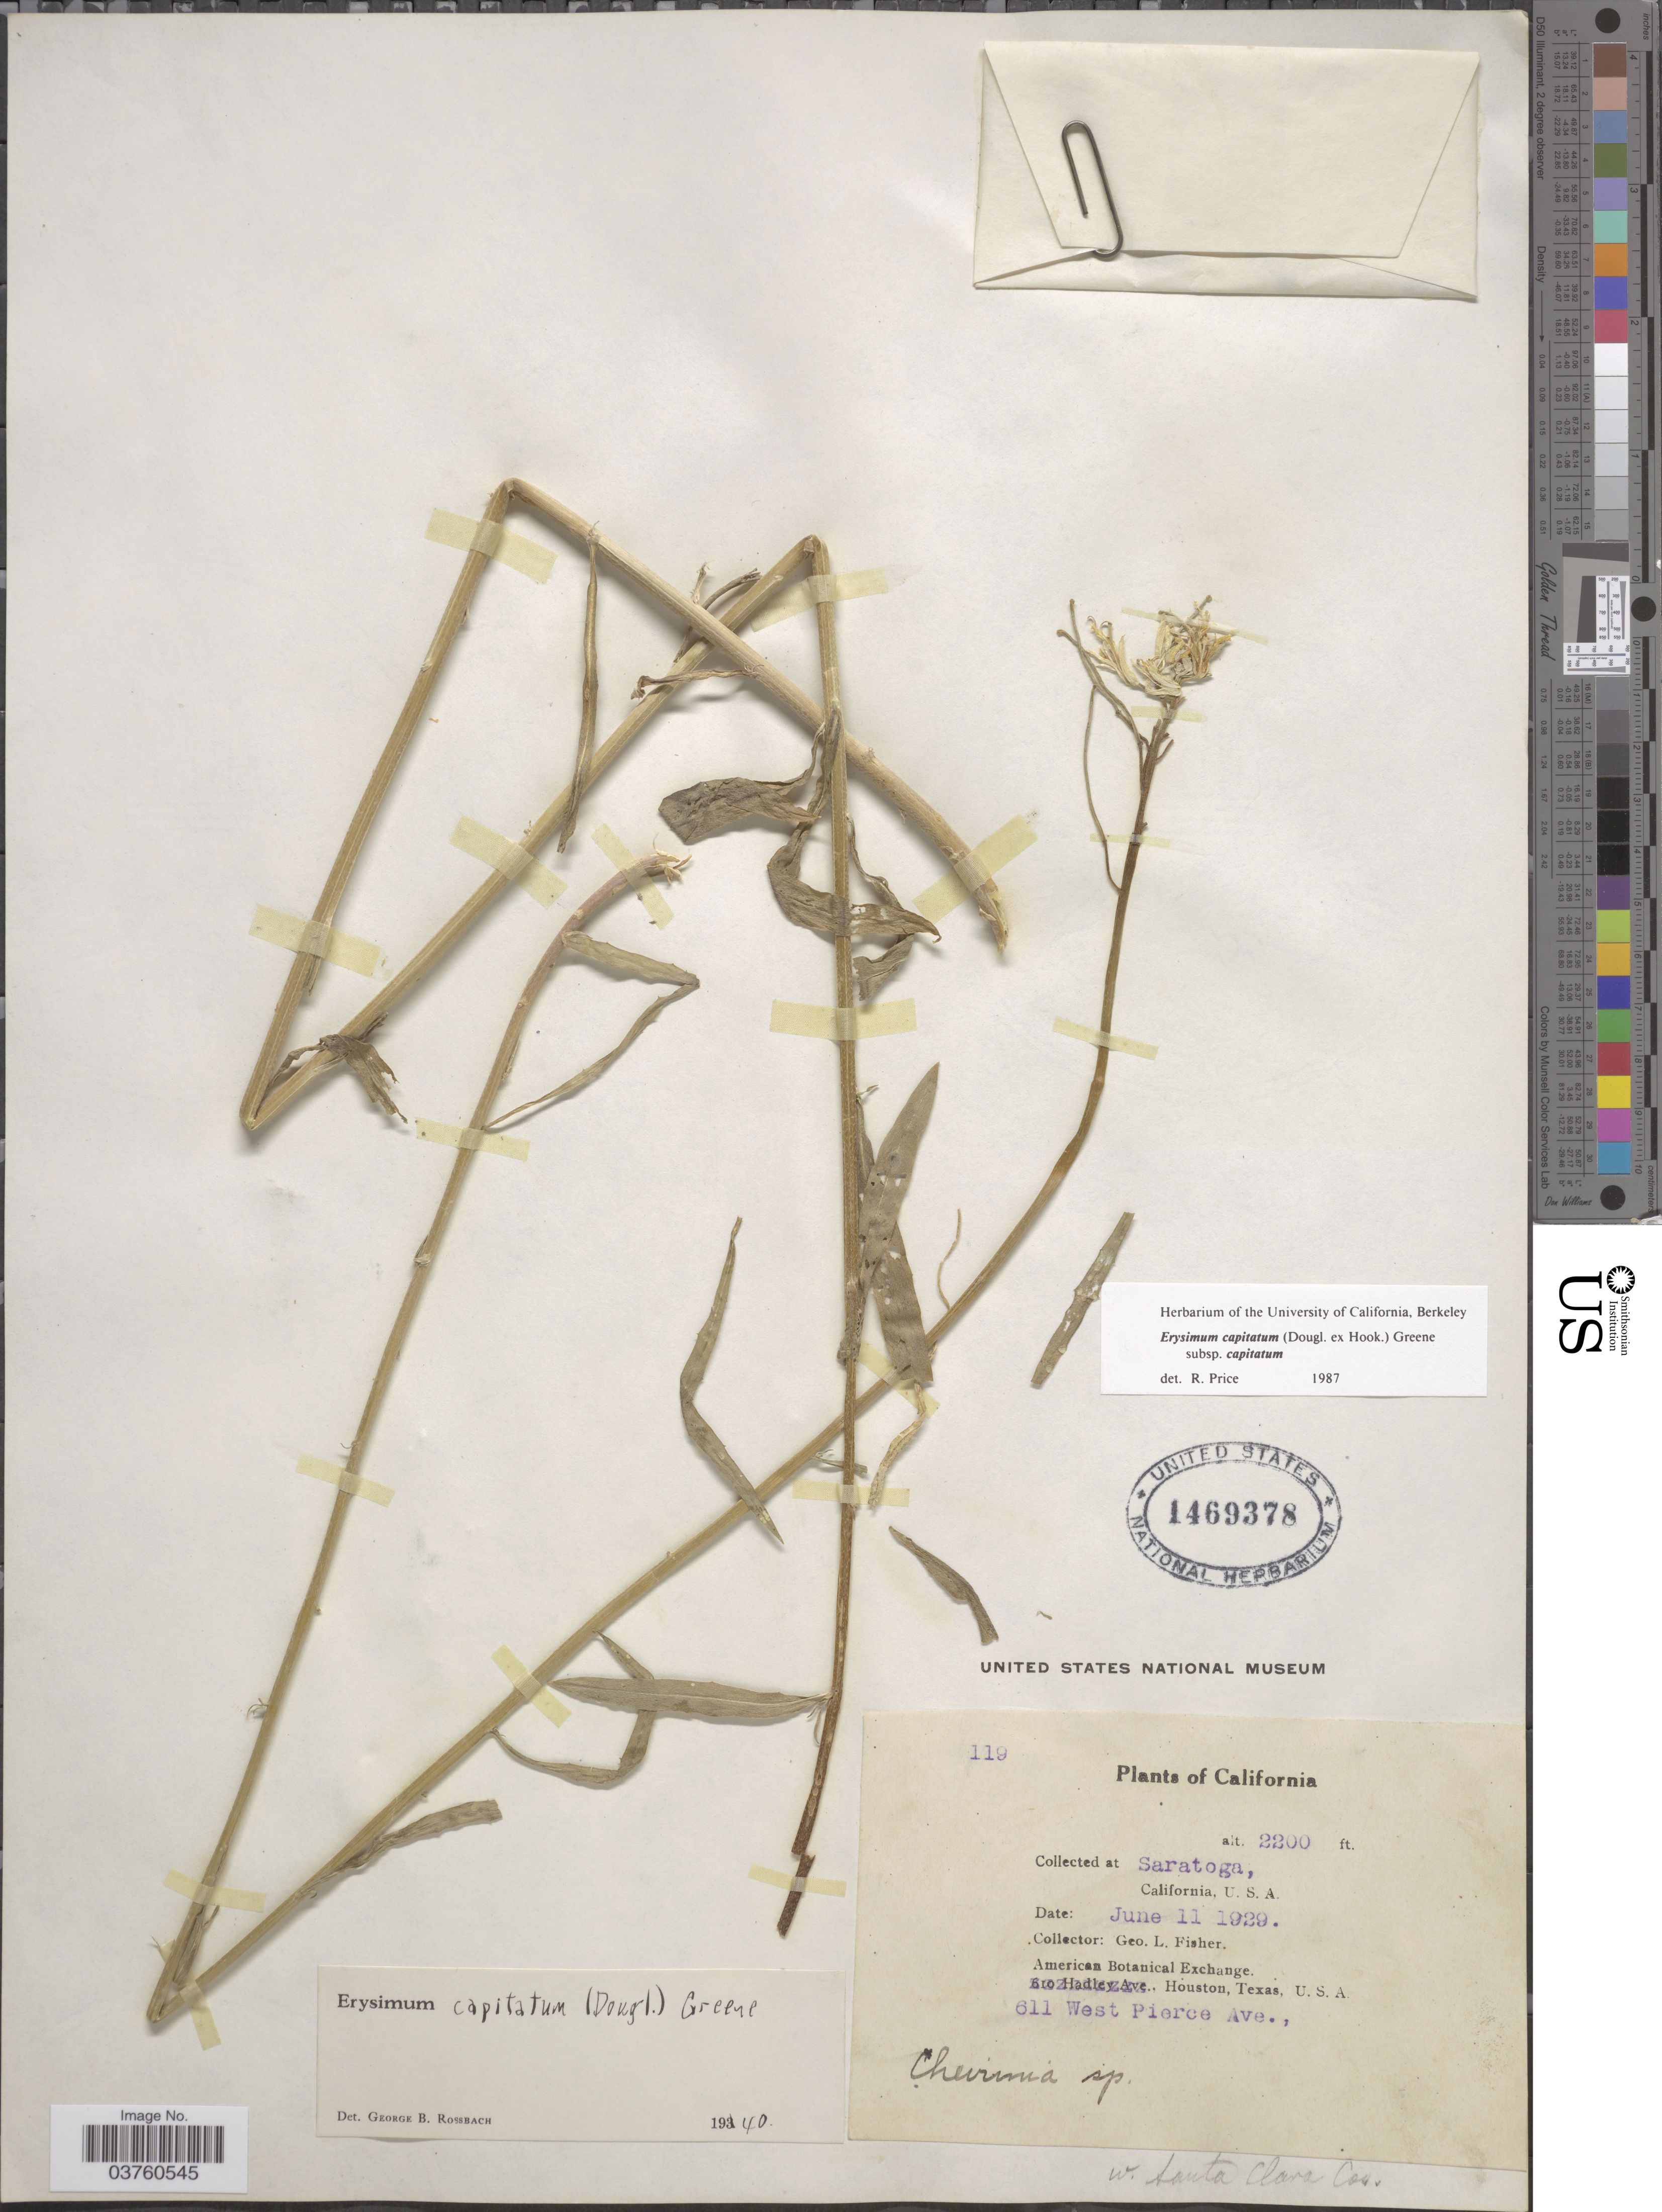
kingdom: Plantae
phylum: Tracheophyta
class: Magnoliopsida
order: Brassicales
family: Brassicaceae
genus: Erysimum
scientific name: Erysimum capitatum subsp. capitatum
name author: (Douglas ex Hook.) Greene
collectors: G. L. Fisher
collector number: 119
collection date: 1929-06-11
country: United States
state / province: California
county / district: Santa Clara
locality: Saratoga. W. Santa Clara Co.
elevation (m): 671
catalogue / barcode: US 1469378